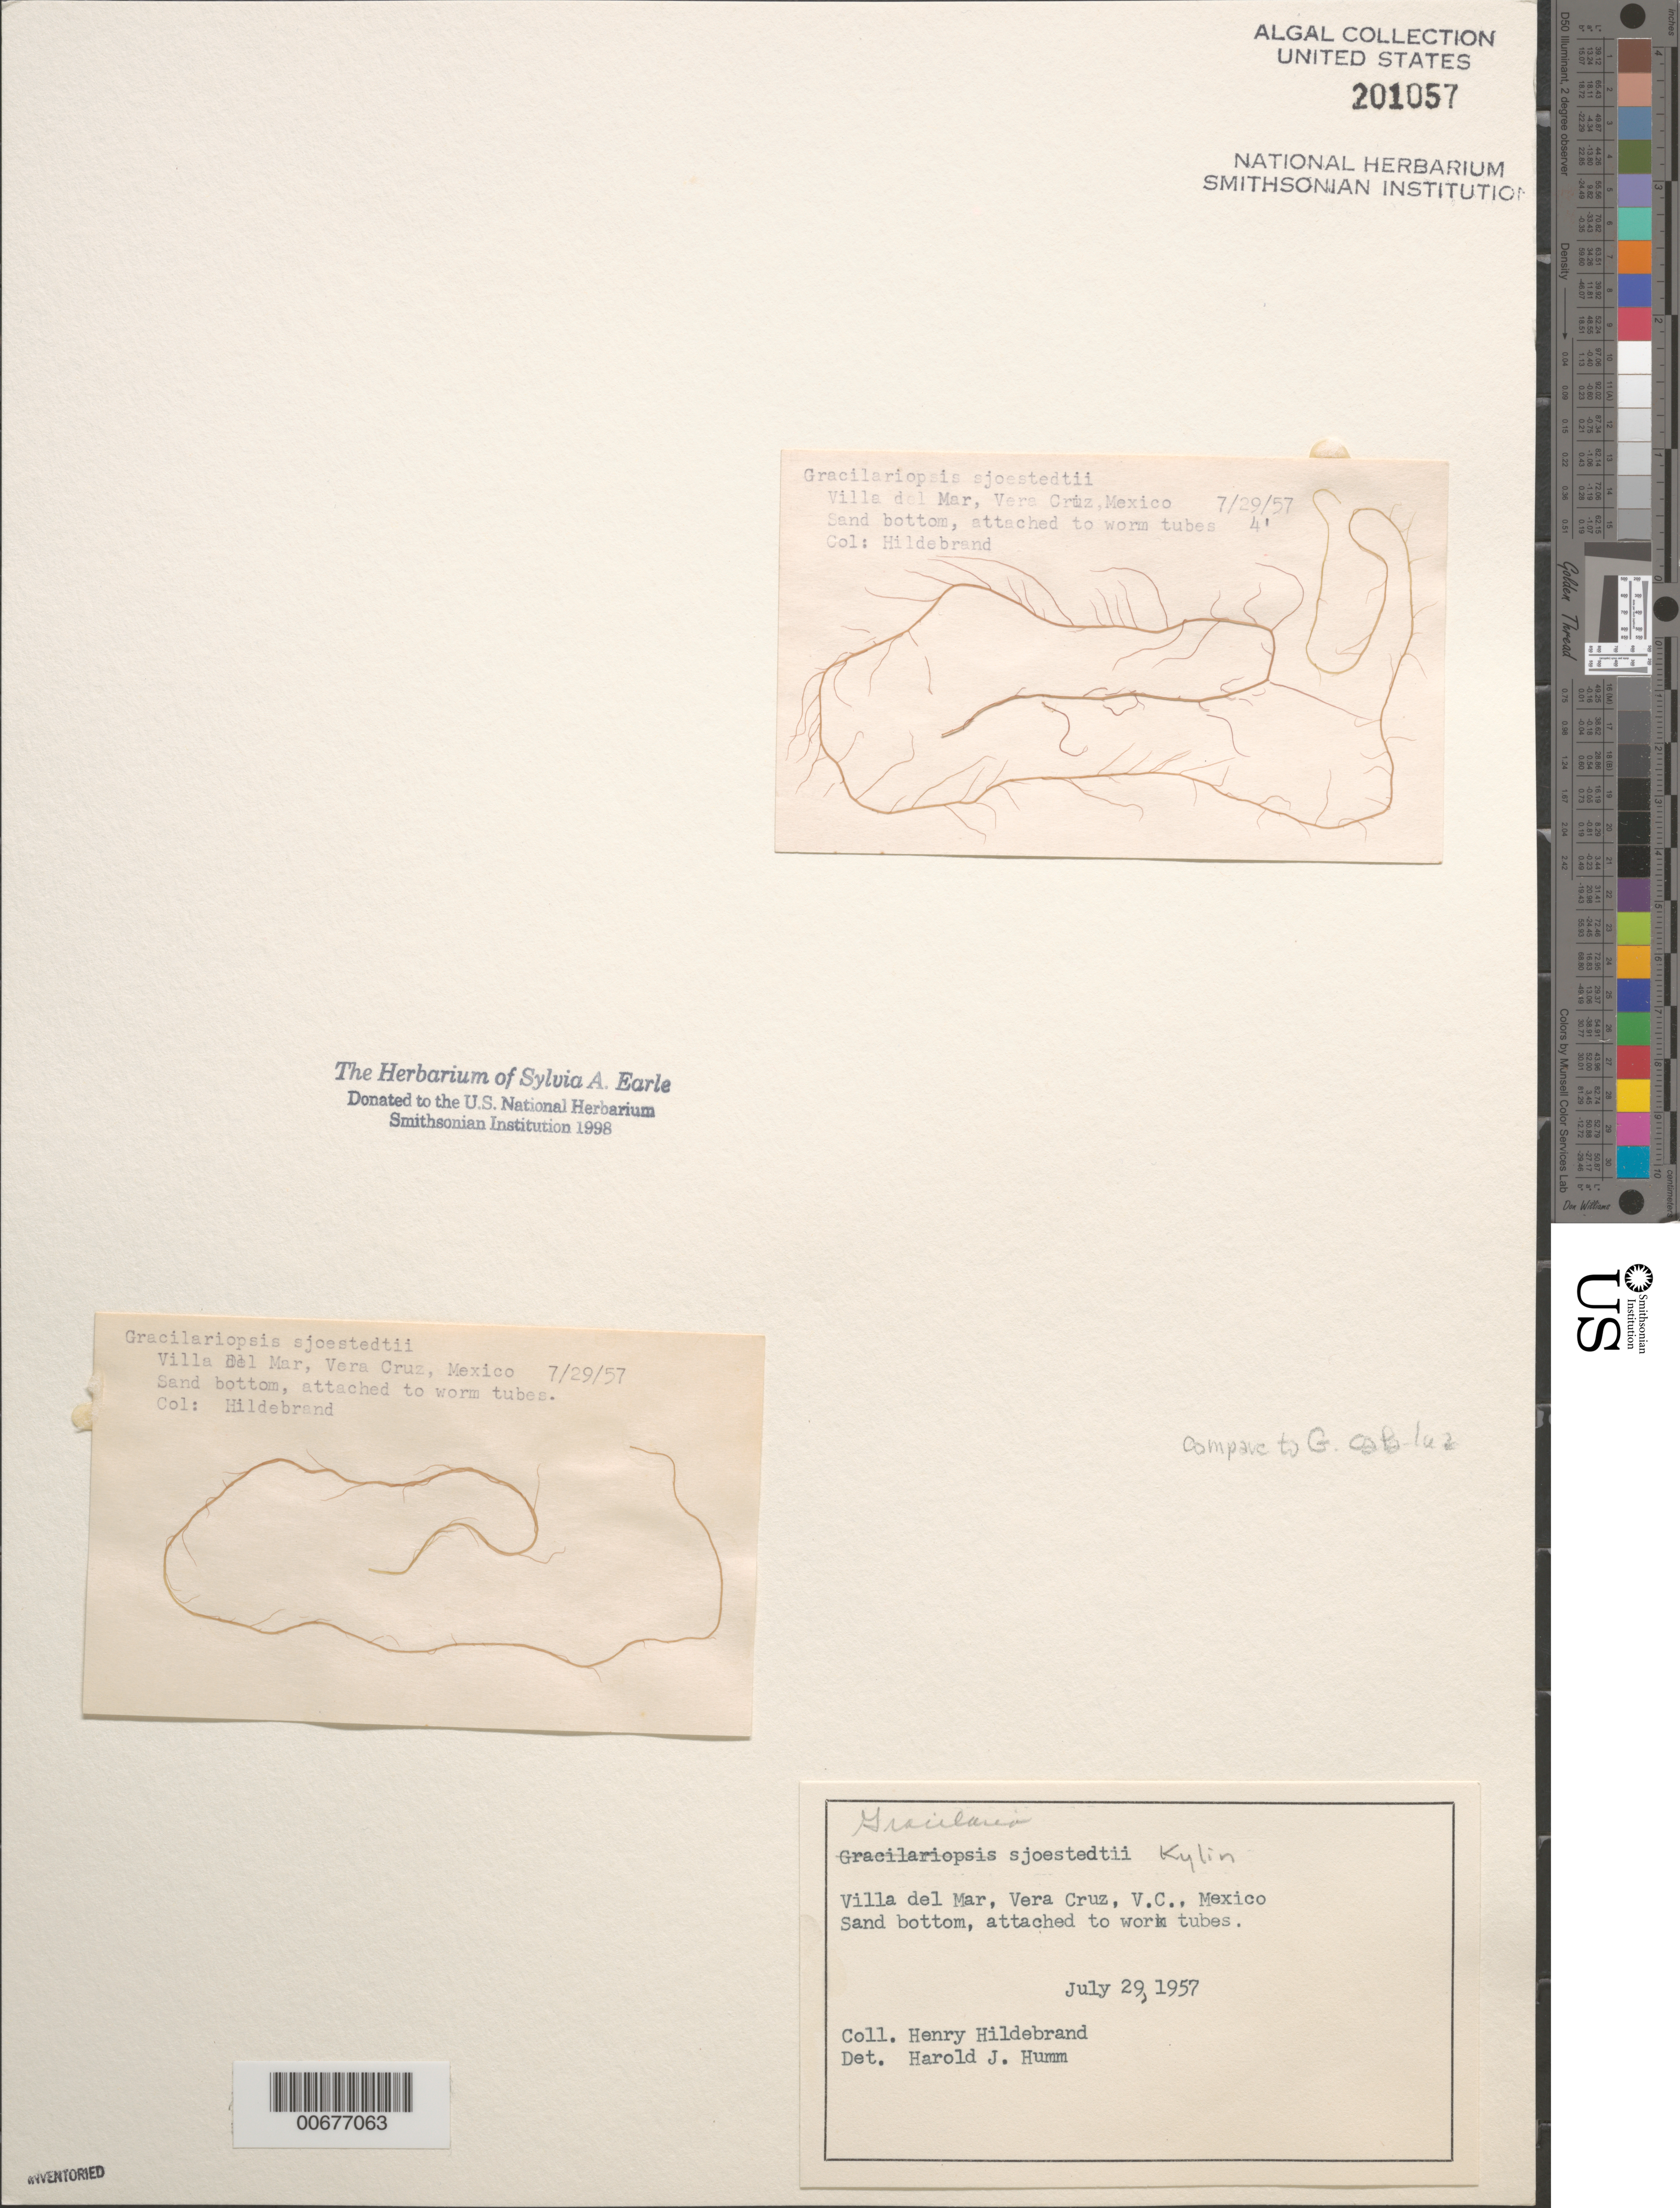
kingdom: Plantae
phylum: Rhodophyta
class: Florideophyceae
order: Gracilariales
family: Gracilariaceae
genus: Gracilariopsis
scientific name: Gracilariopsis andersonii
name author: (Grunow) E.Y. Dawson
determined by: Algae name updating Project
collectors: H. Hildebrand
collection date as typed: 29 Jul 1957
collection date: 1957-07-29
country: Mexico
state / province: Veracruz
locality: Villa del Mar, Veracruz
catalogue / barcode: US 201057